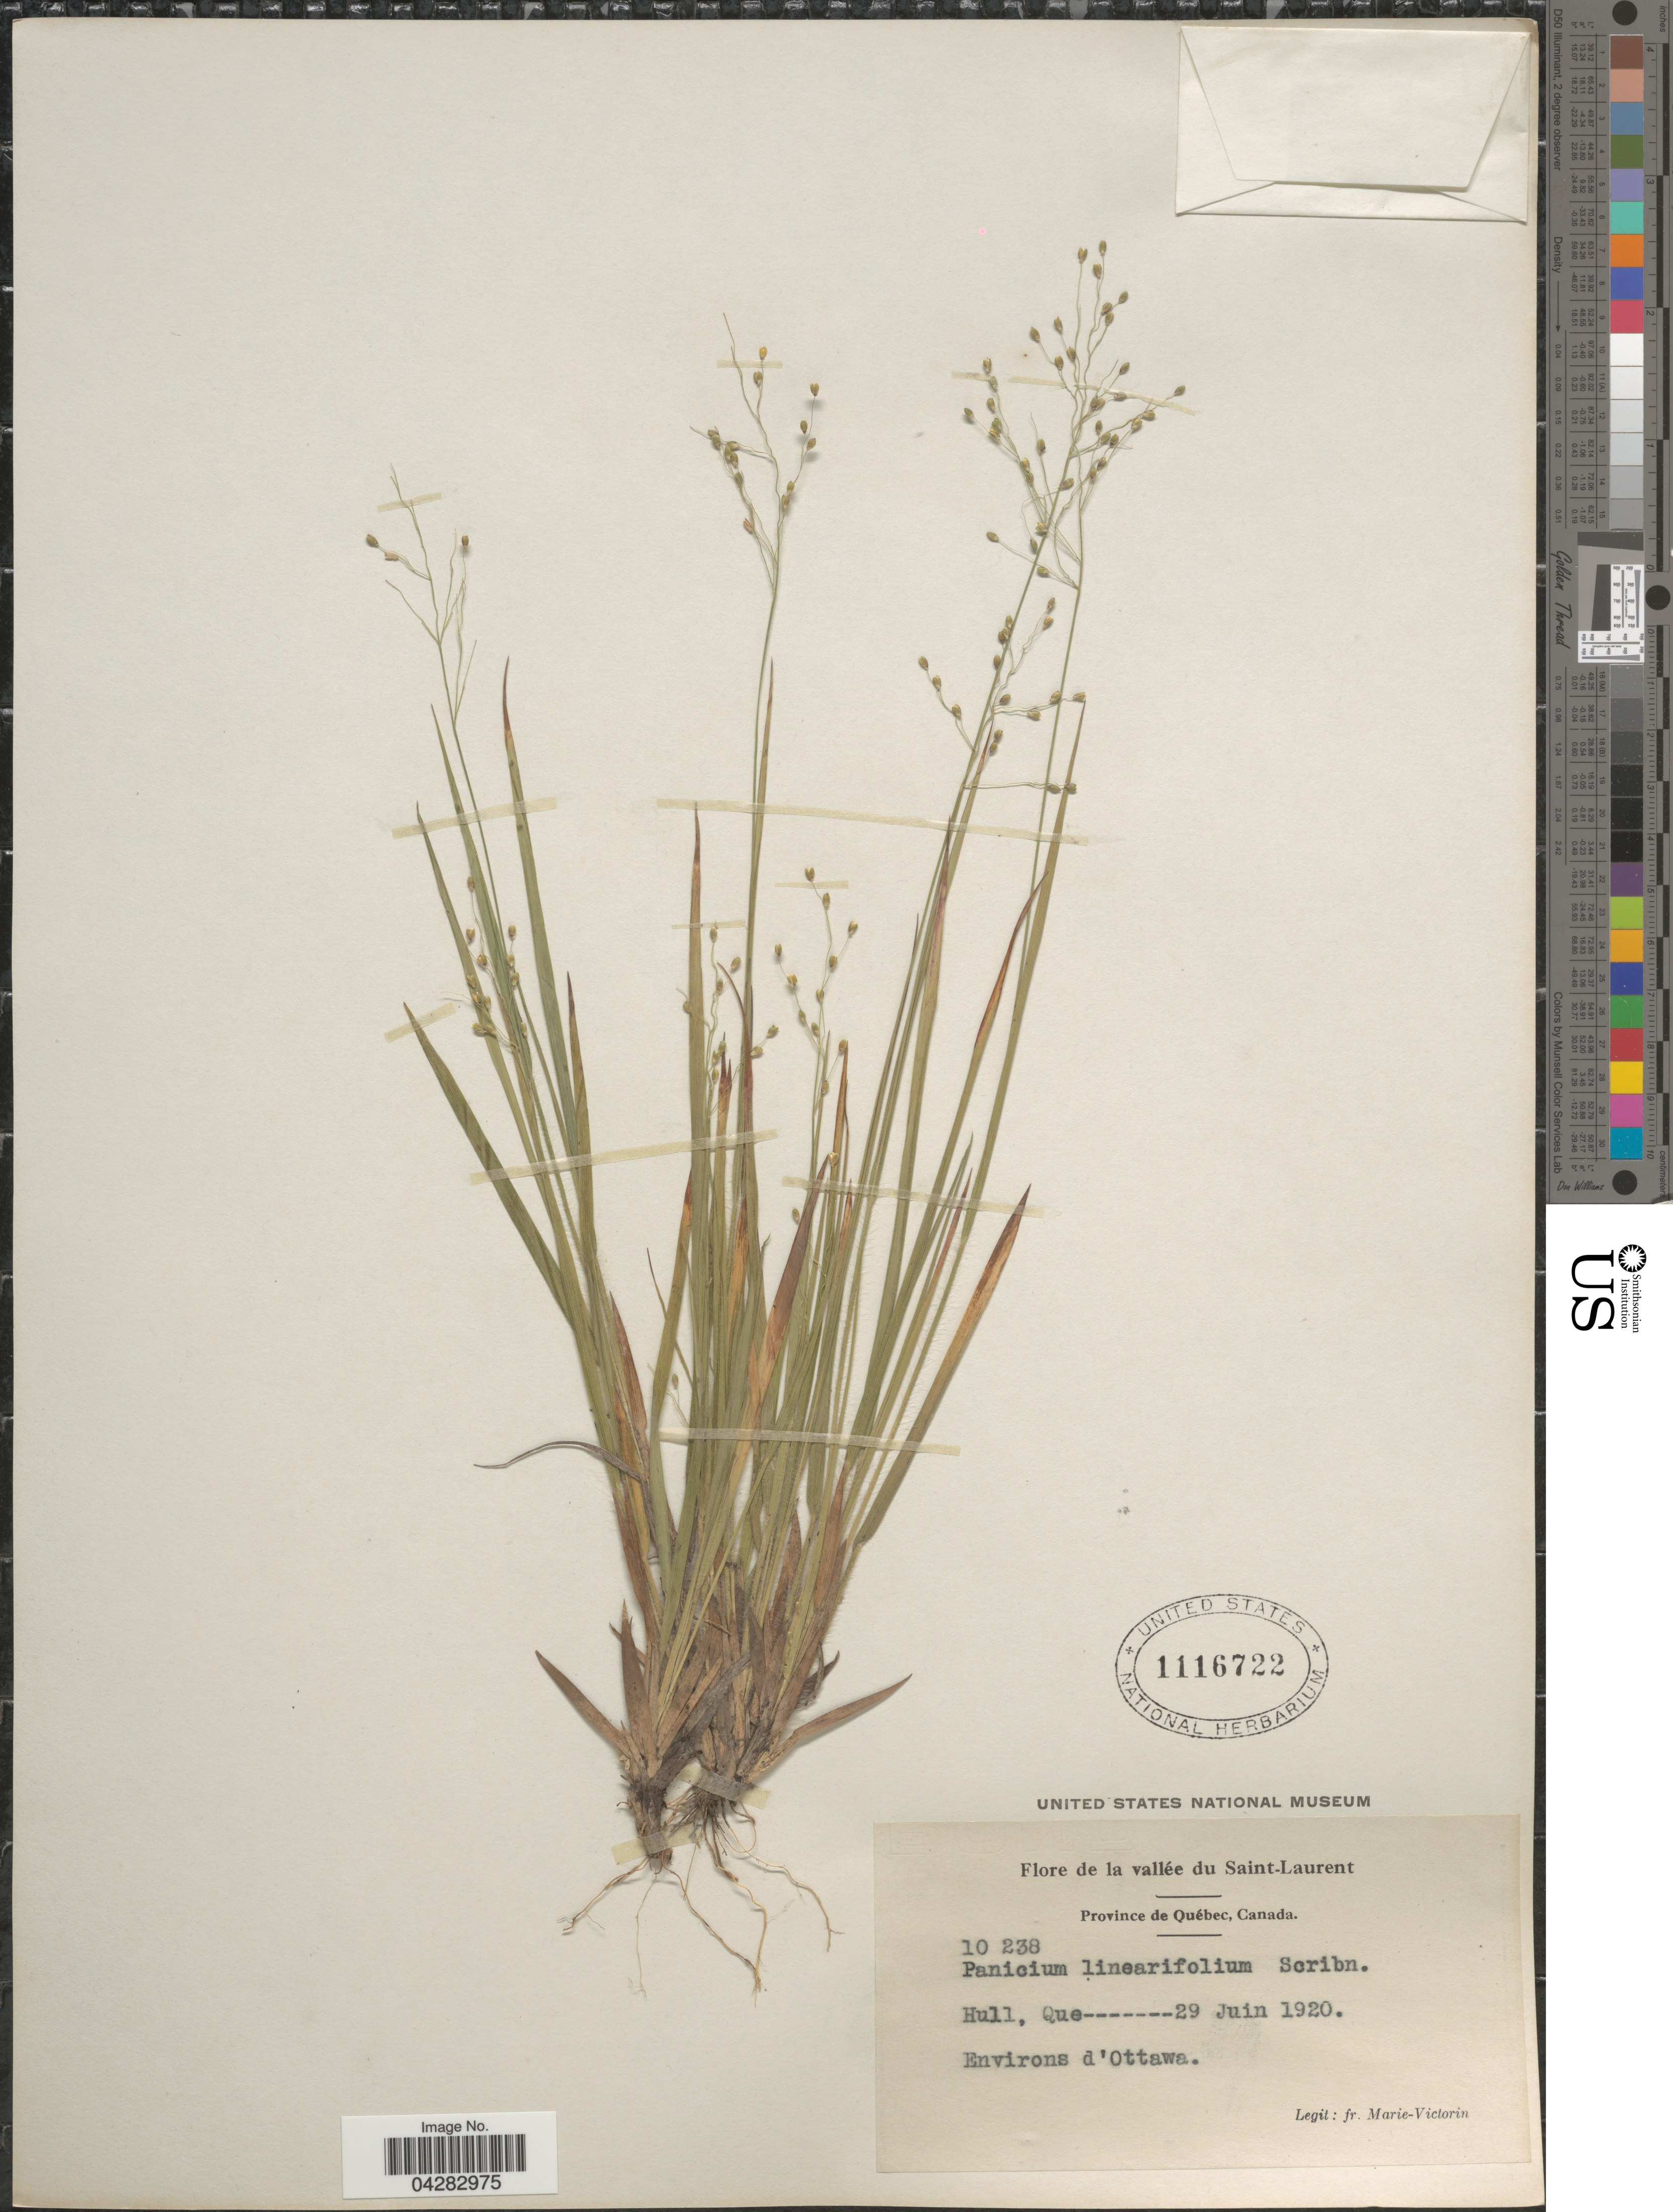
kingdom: Plantae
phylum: Tracheophyta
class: Liliopsida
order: Poales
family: Poaceae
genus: Dichanthelium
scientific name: Dichanthelium linearifolium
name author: (Scribn.) Gould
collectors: F. Marie-Victorin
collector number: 10238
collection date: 1920-06-29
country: Canada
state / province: Quebec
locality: La vallée du Saint-Laurent. Hull. Environs d'Ottawa.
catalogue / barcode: US 1116722